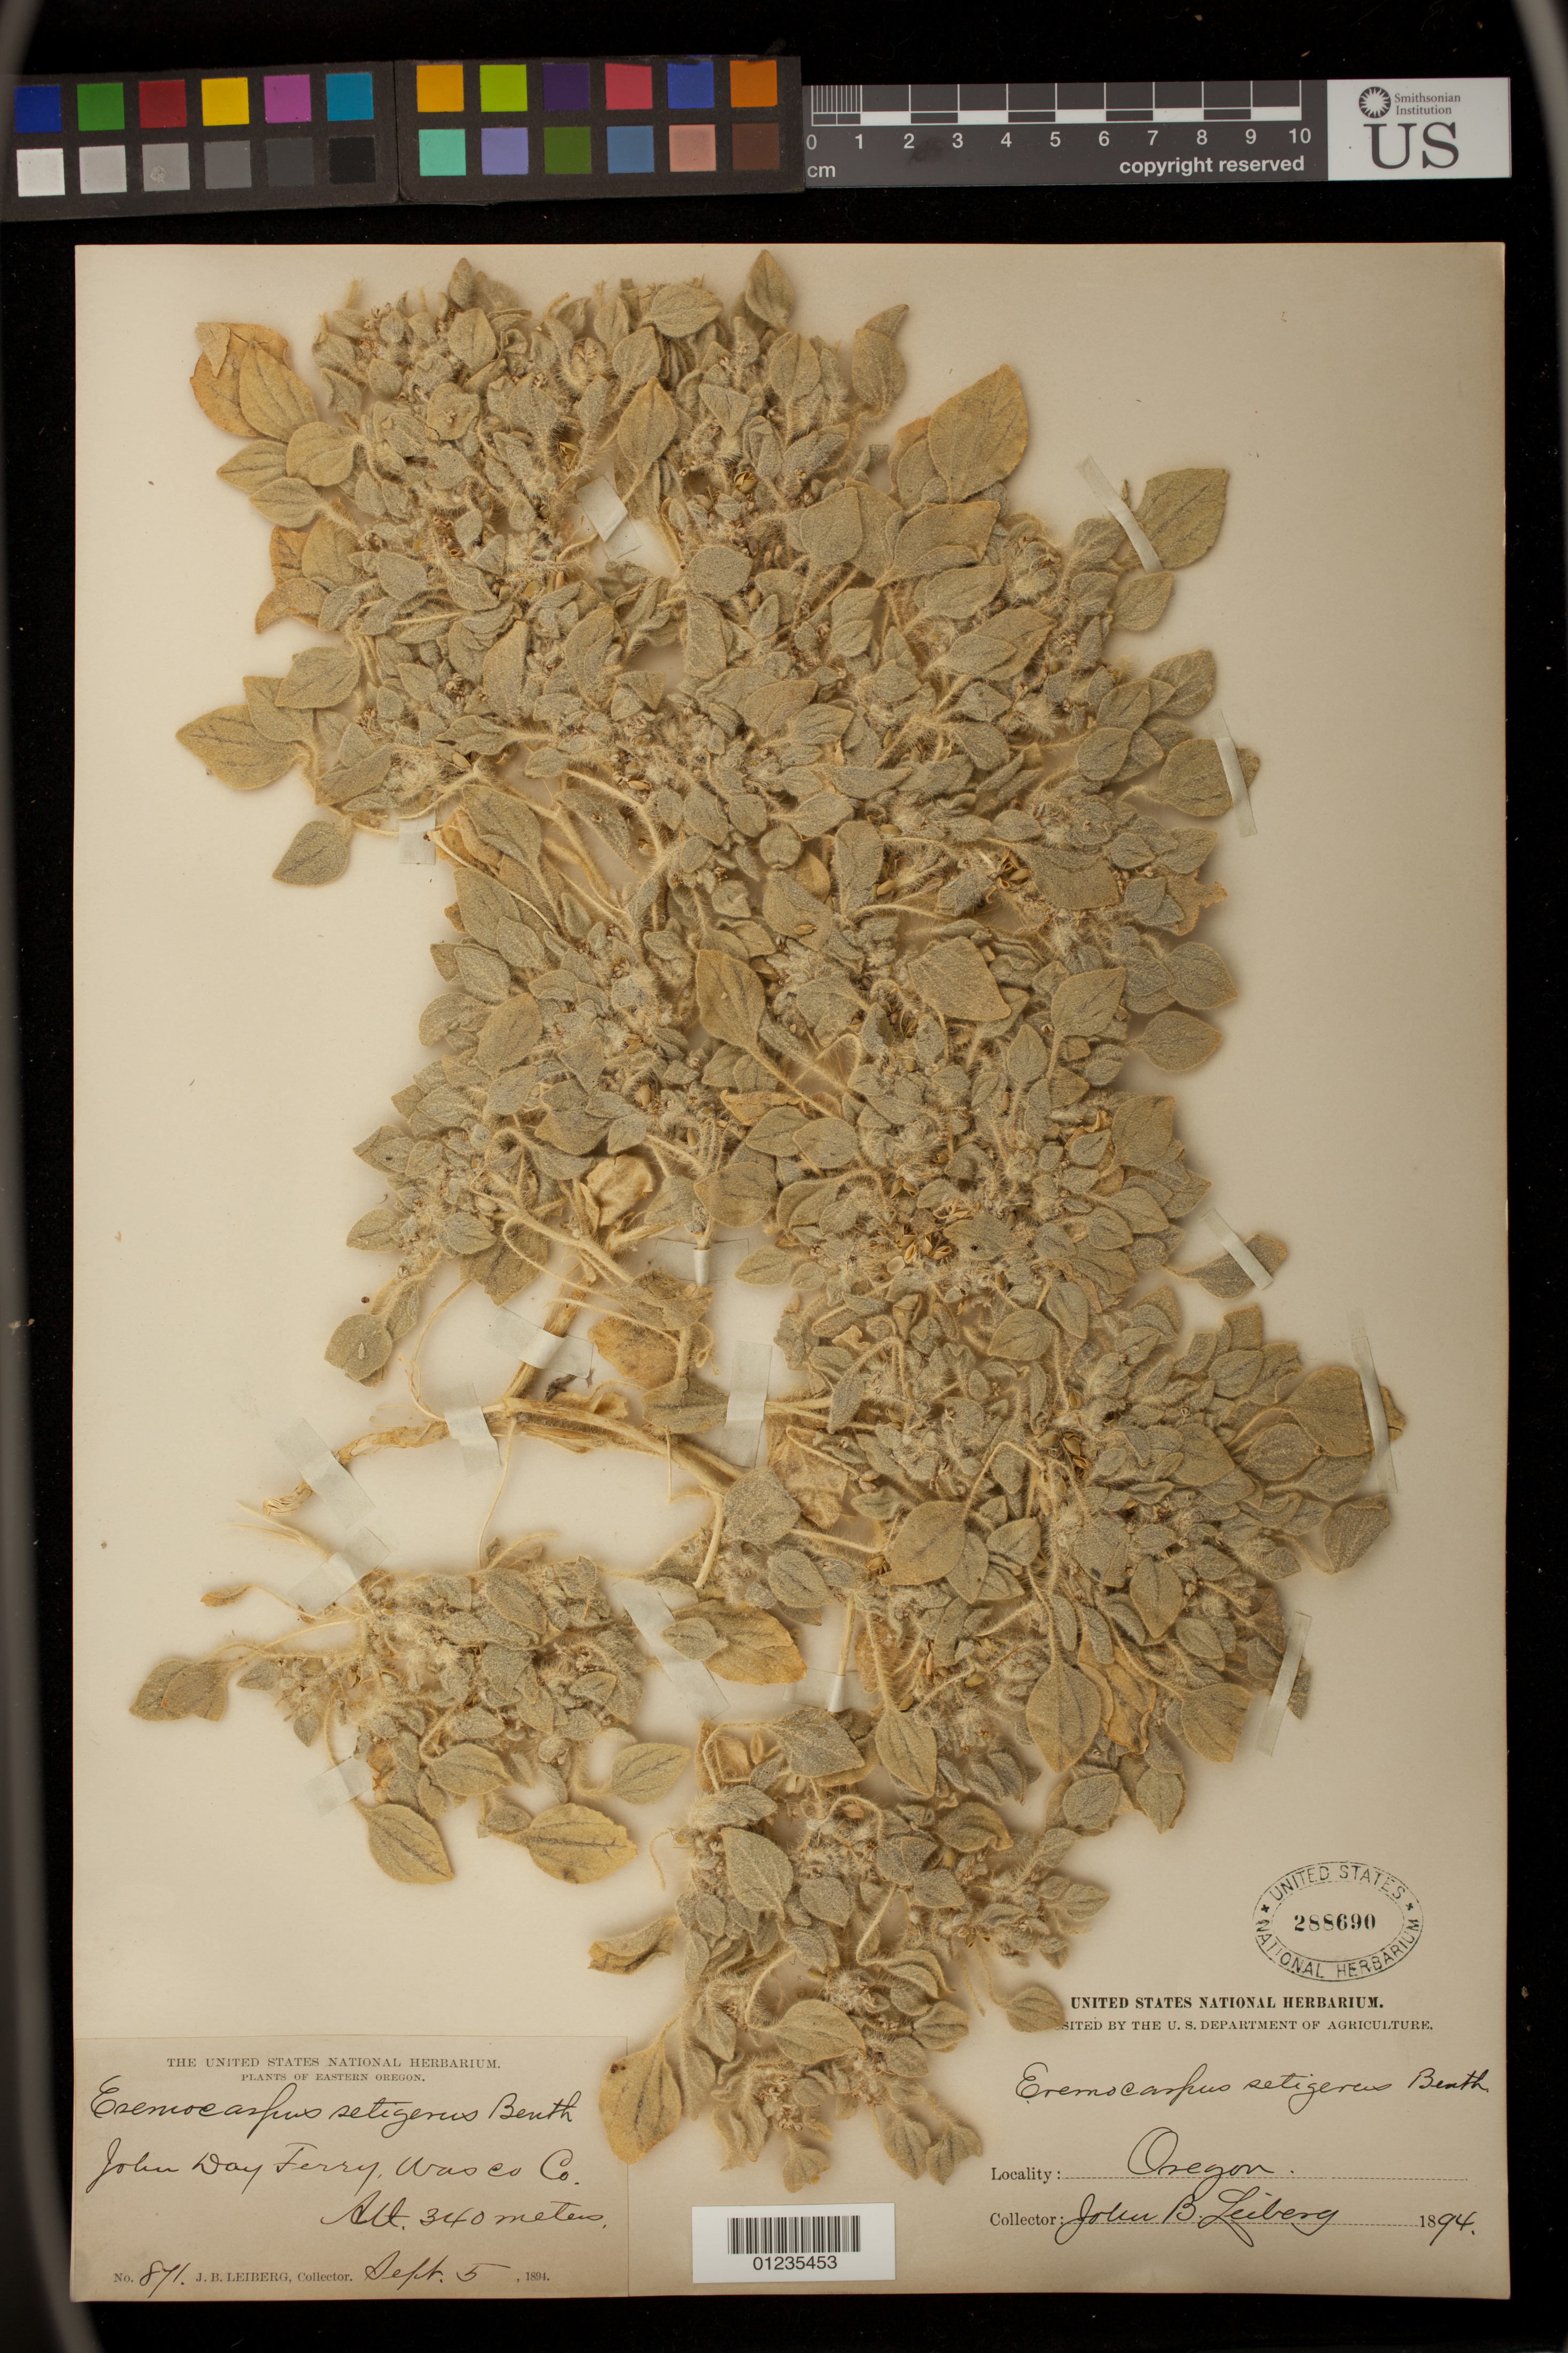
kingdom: Plantae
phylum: Tracheophyta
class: Magnoliopsida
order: Malpighiales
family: Euphorbiaceae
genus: Eremocarpus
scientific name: Eremocarpus setigerus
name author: (Hook.) Benth.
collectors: J. Leiberg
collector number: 871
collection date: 1894-09-05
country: United States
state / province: Oregon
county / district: Wasco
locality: John Day Ferry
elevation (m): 340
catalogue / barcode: US 288690